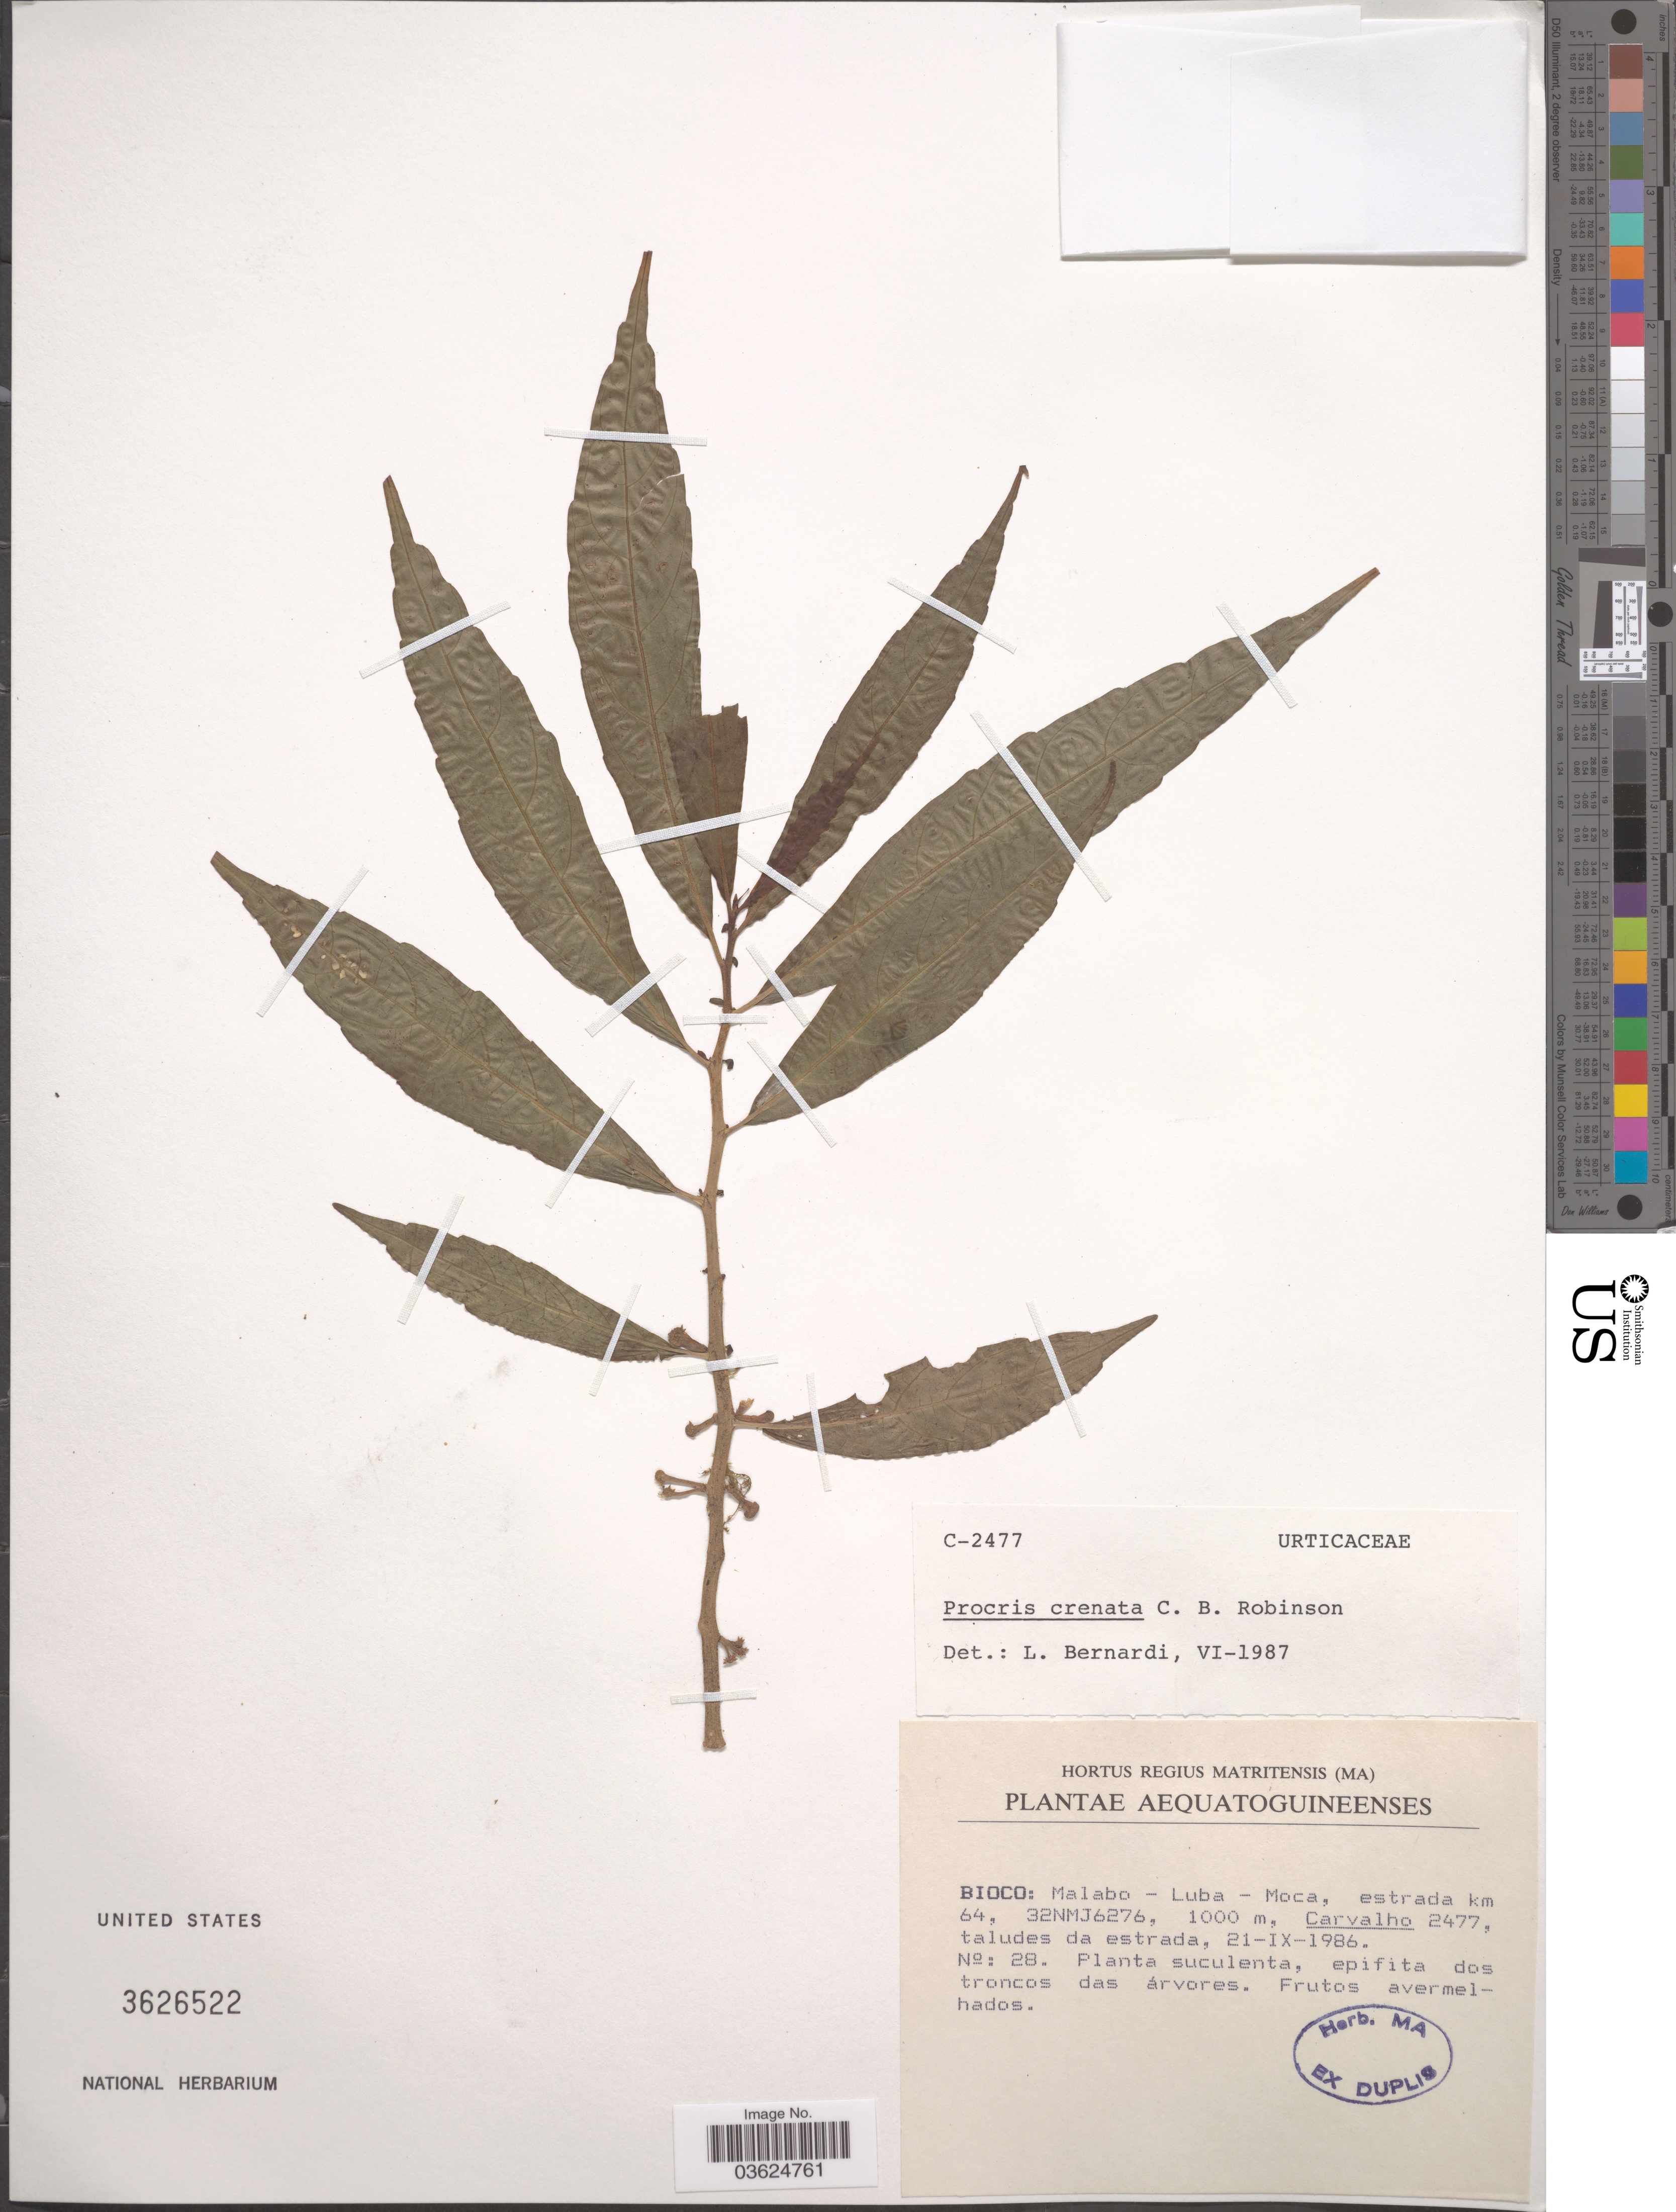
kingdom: Plantae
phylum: Tracheophyta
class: Magnoliopsida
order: Rosales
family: Urticaceae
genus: Procris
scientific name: Procris crenata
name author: C.B. Rob.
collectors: Carvalho, --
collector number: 2477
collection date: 1986-09-21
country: Equatorial Guinea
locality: Bioco: Malabo - Luba - Moca, estrada km 64, 32NMJ6276.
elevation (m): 1000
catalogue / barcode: US 3626522